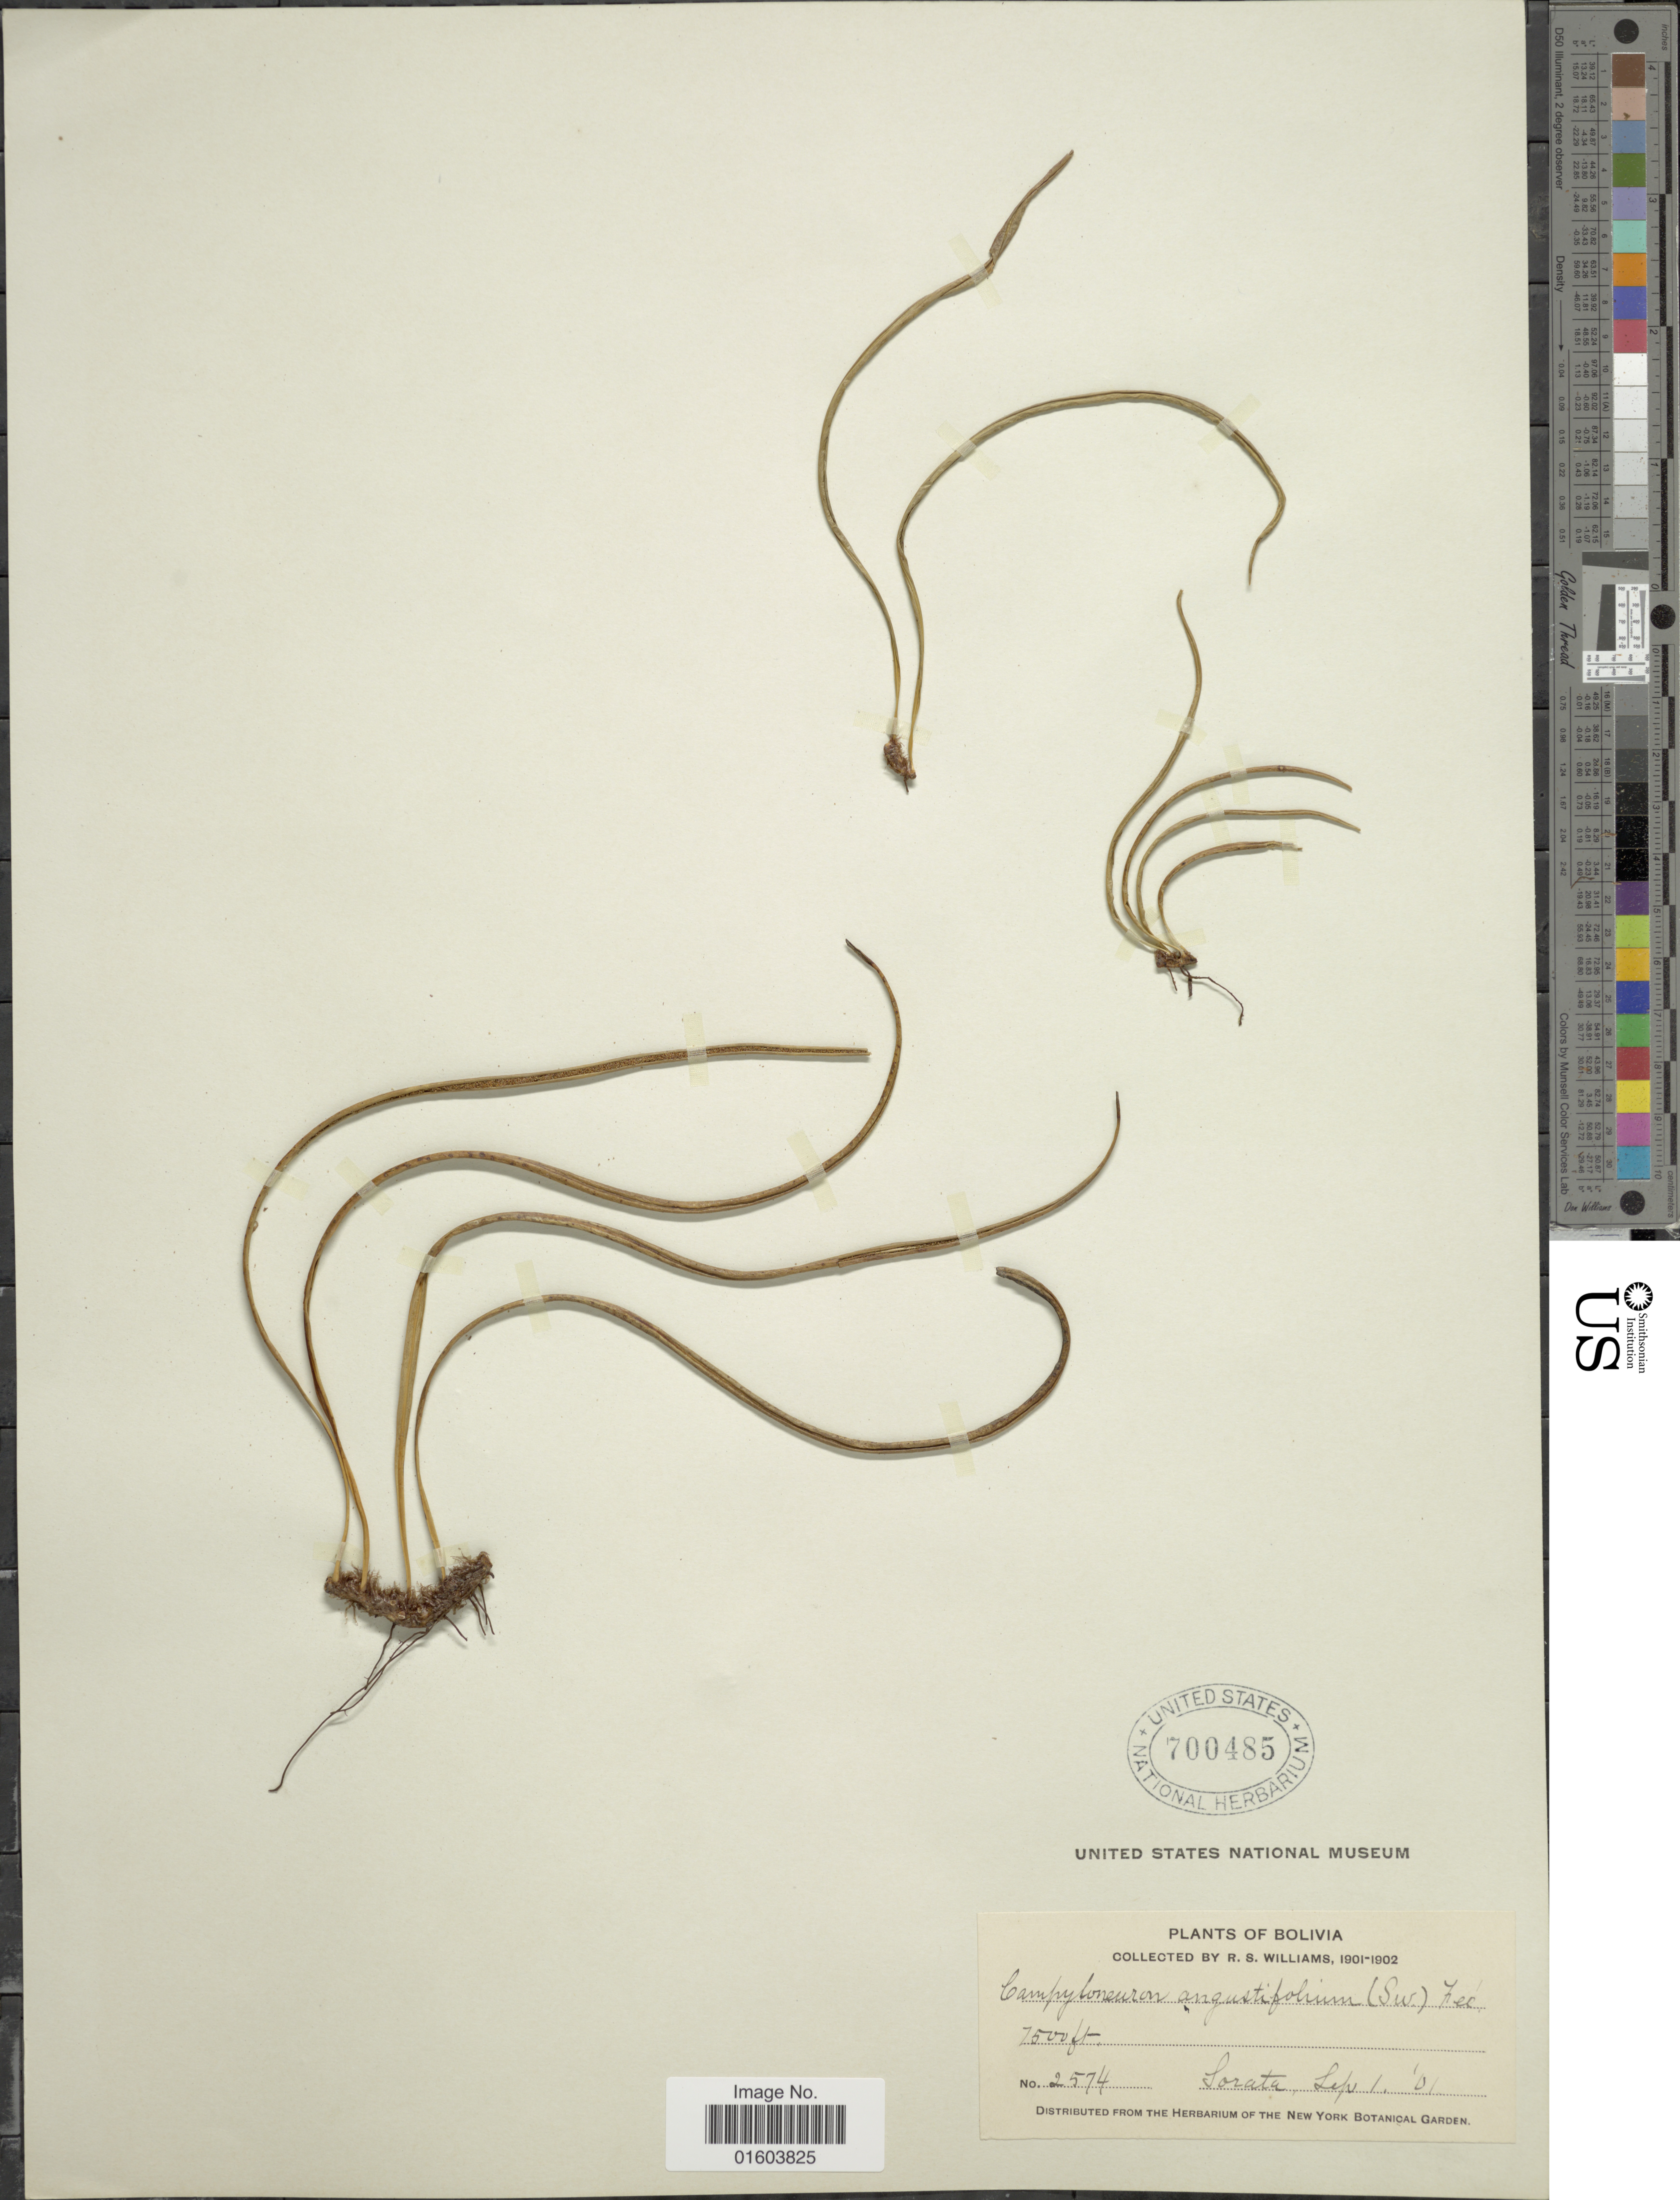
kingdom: Plantae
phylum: Tracheophyta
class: Polypodiopsida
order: Polypodiales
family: Polypodiaceae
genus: Campyloneurum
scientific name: Campyloneurum aglaolepis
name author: (Alston) Sota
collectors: R. S. Williams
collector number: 2474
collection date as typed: Sep. 1, '01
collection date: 1901-09-01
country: Bolivia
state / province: La Páz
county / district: Larecaja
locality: Sorata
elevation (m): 2286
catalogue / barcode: US 700485